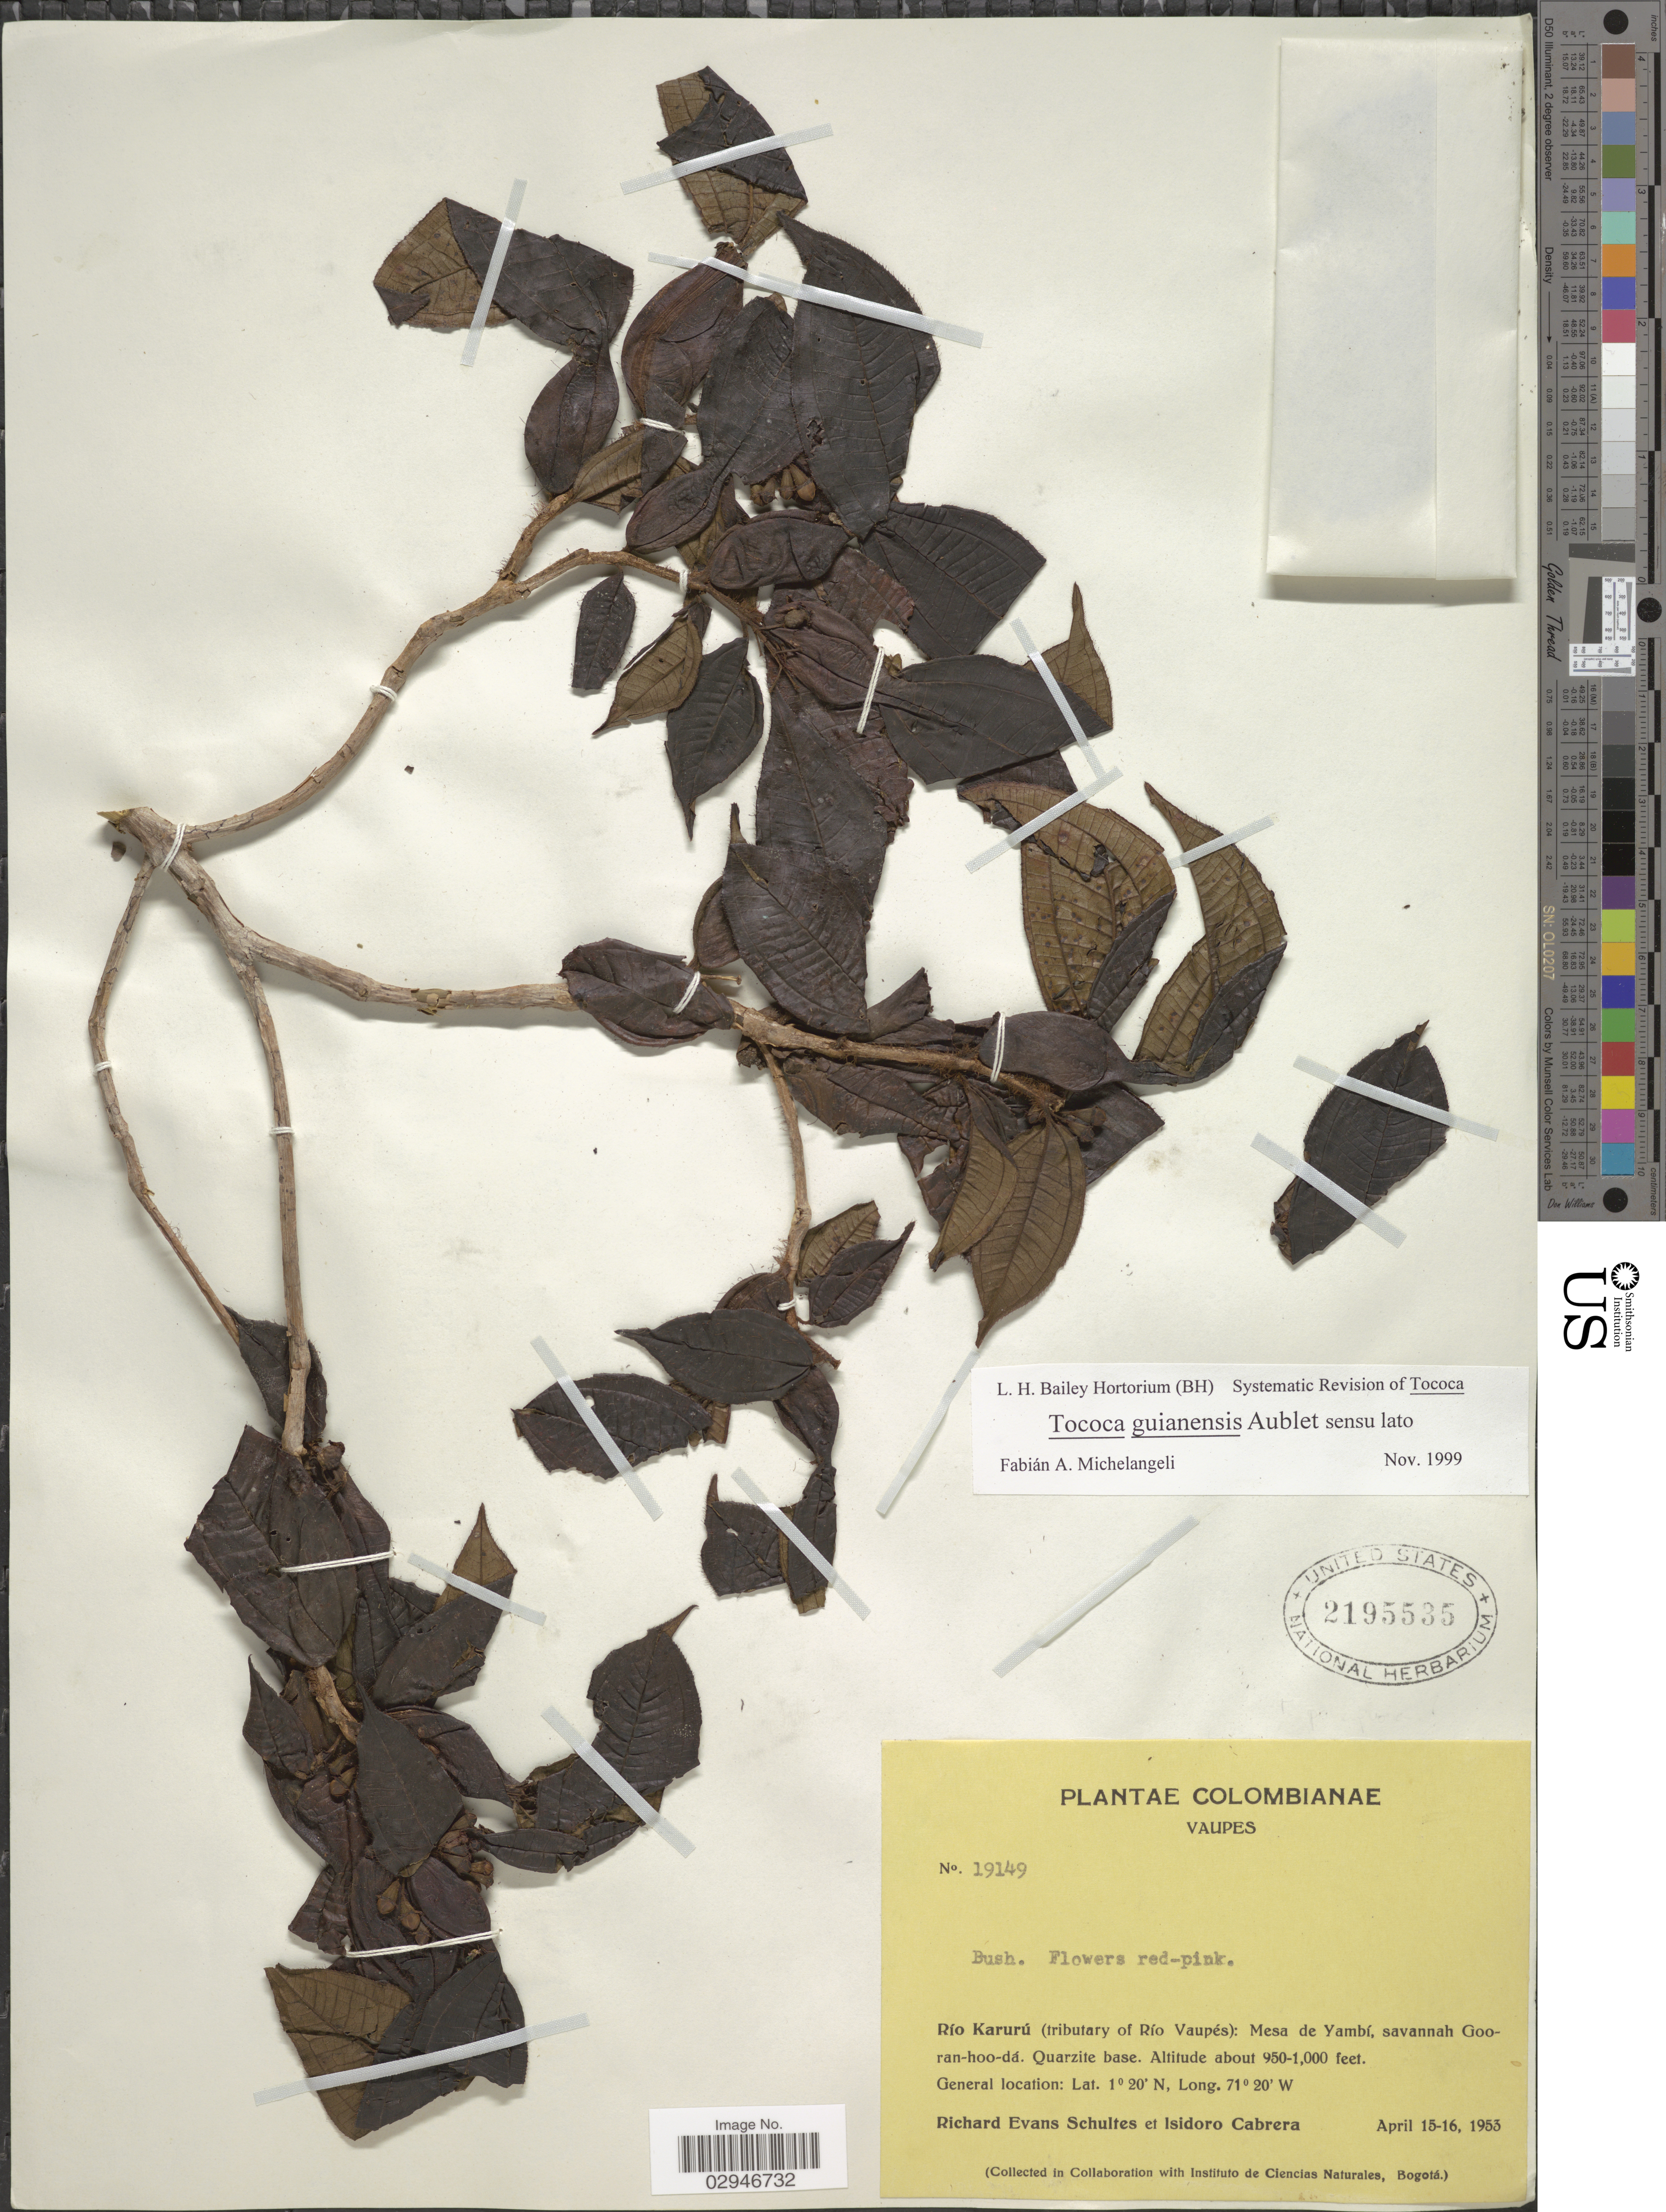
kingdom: Plantae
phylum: Tracheophyta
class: Magnoliopsida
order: Myrtales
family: Melastomataceae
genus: Tococa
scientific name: Tococa guianensis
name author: Aubl.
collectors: R. E. Schultes & I. Cabrera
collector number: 19149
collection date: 1953-04-15/1953-04-16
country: Colombia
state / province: Vaupés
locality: Vaupes. Río Karurú (tributary of Río Vaupés): Mesa de Yambí, savannah Gooran-hoo-dá. Quarzite base.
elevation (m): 290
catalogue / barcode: US 2195535